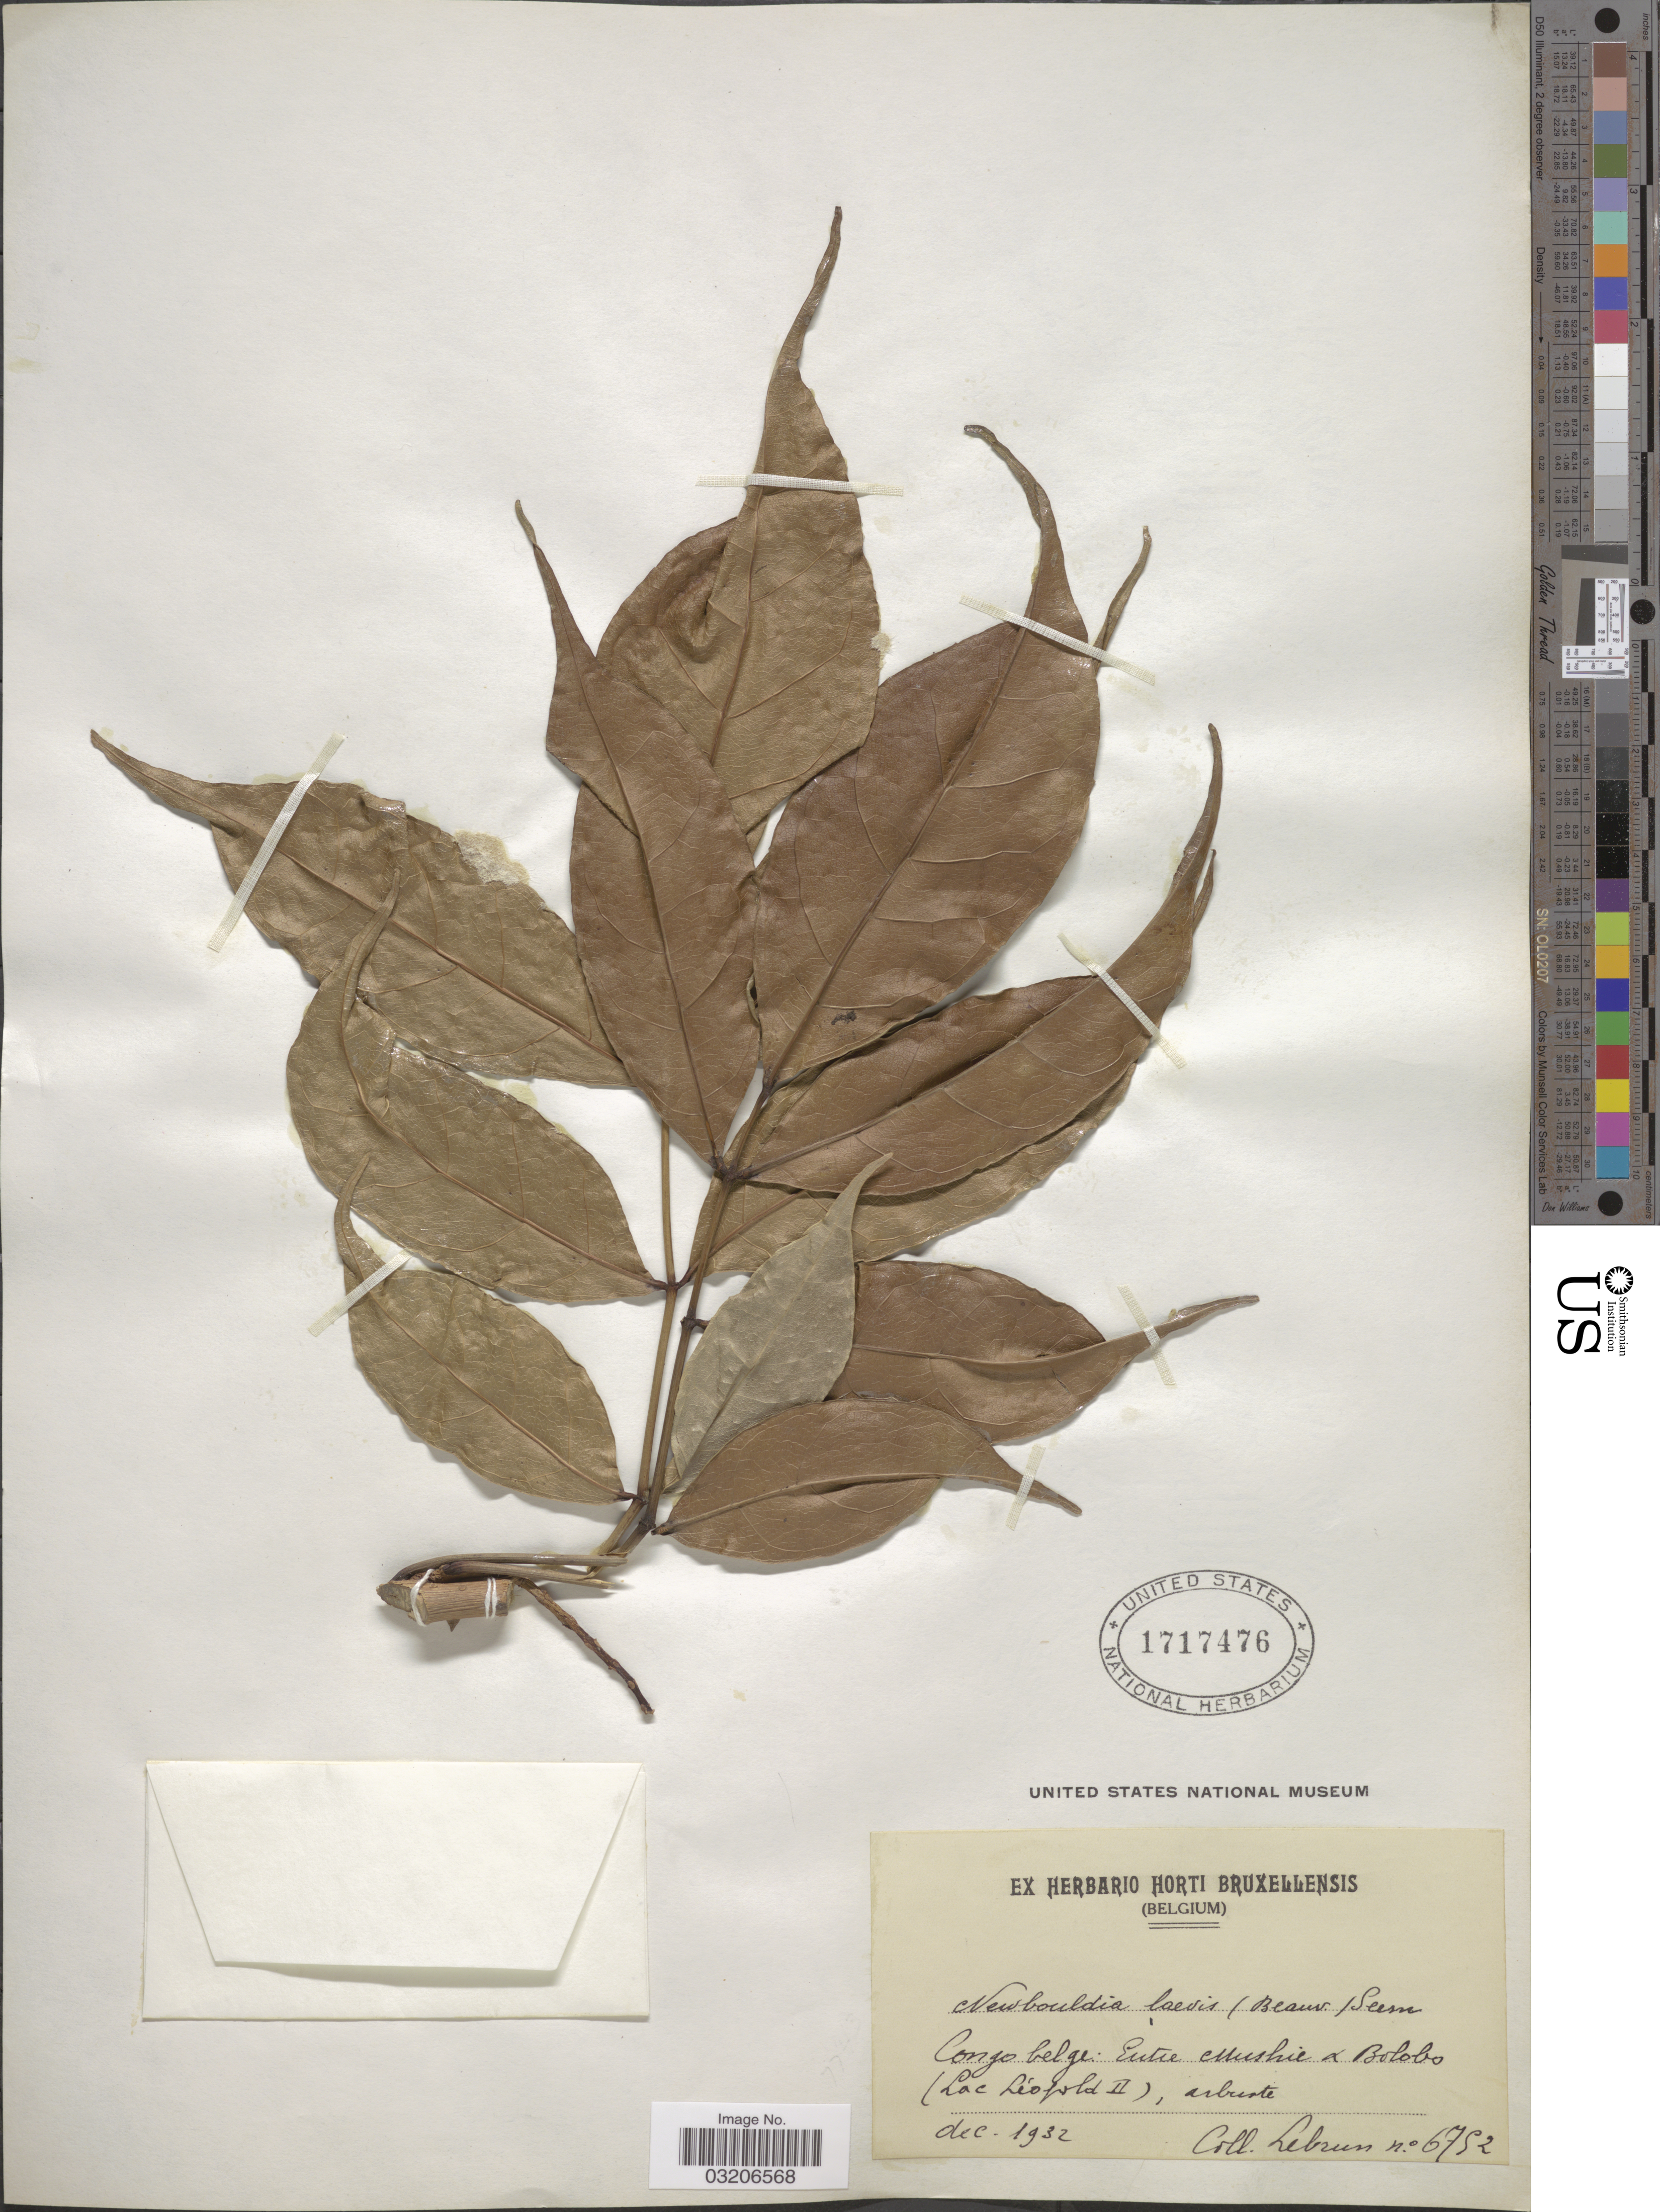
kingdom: Plantae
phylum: Tracheophyta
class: Magnoliopsida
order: Lamiales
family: Bignoniaceae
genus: Newbouldia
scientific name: Newbouldia laevis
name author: (P. Beauv.) Seem. ex Bureau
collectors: J.A. Lebrun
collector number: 6752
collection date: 1932-12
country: Congo, Democratic Republic of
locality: Congo belge. Entre Mushie & Bolobo (Lac Léopold II),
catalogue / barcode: US 1717476